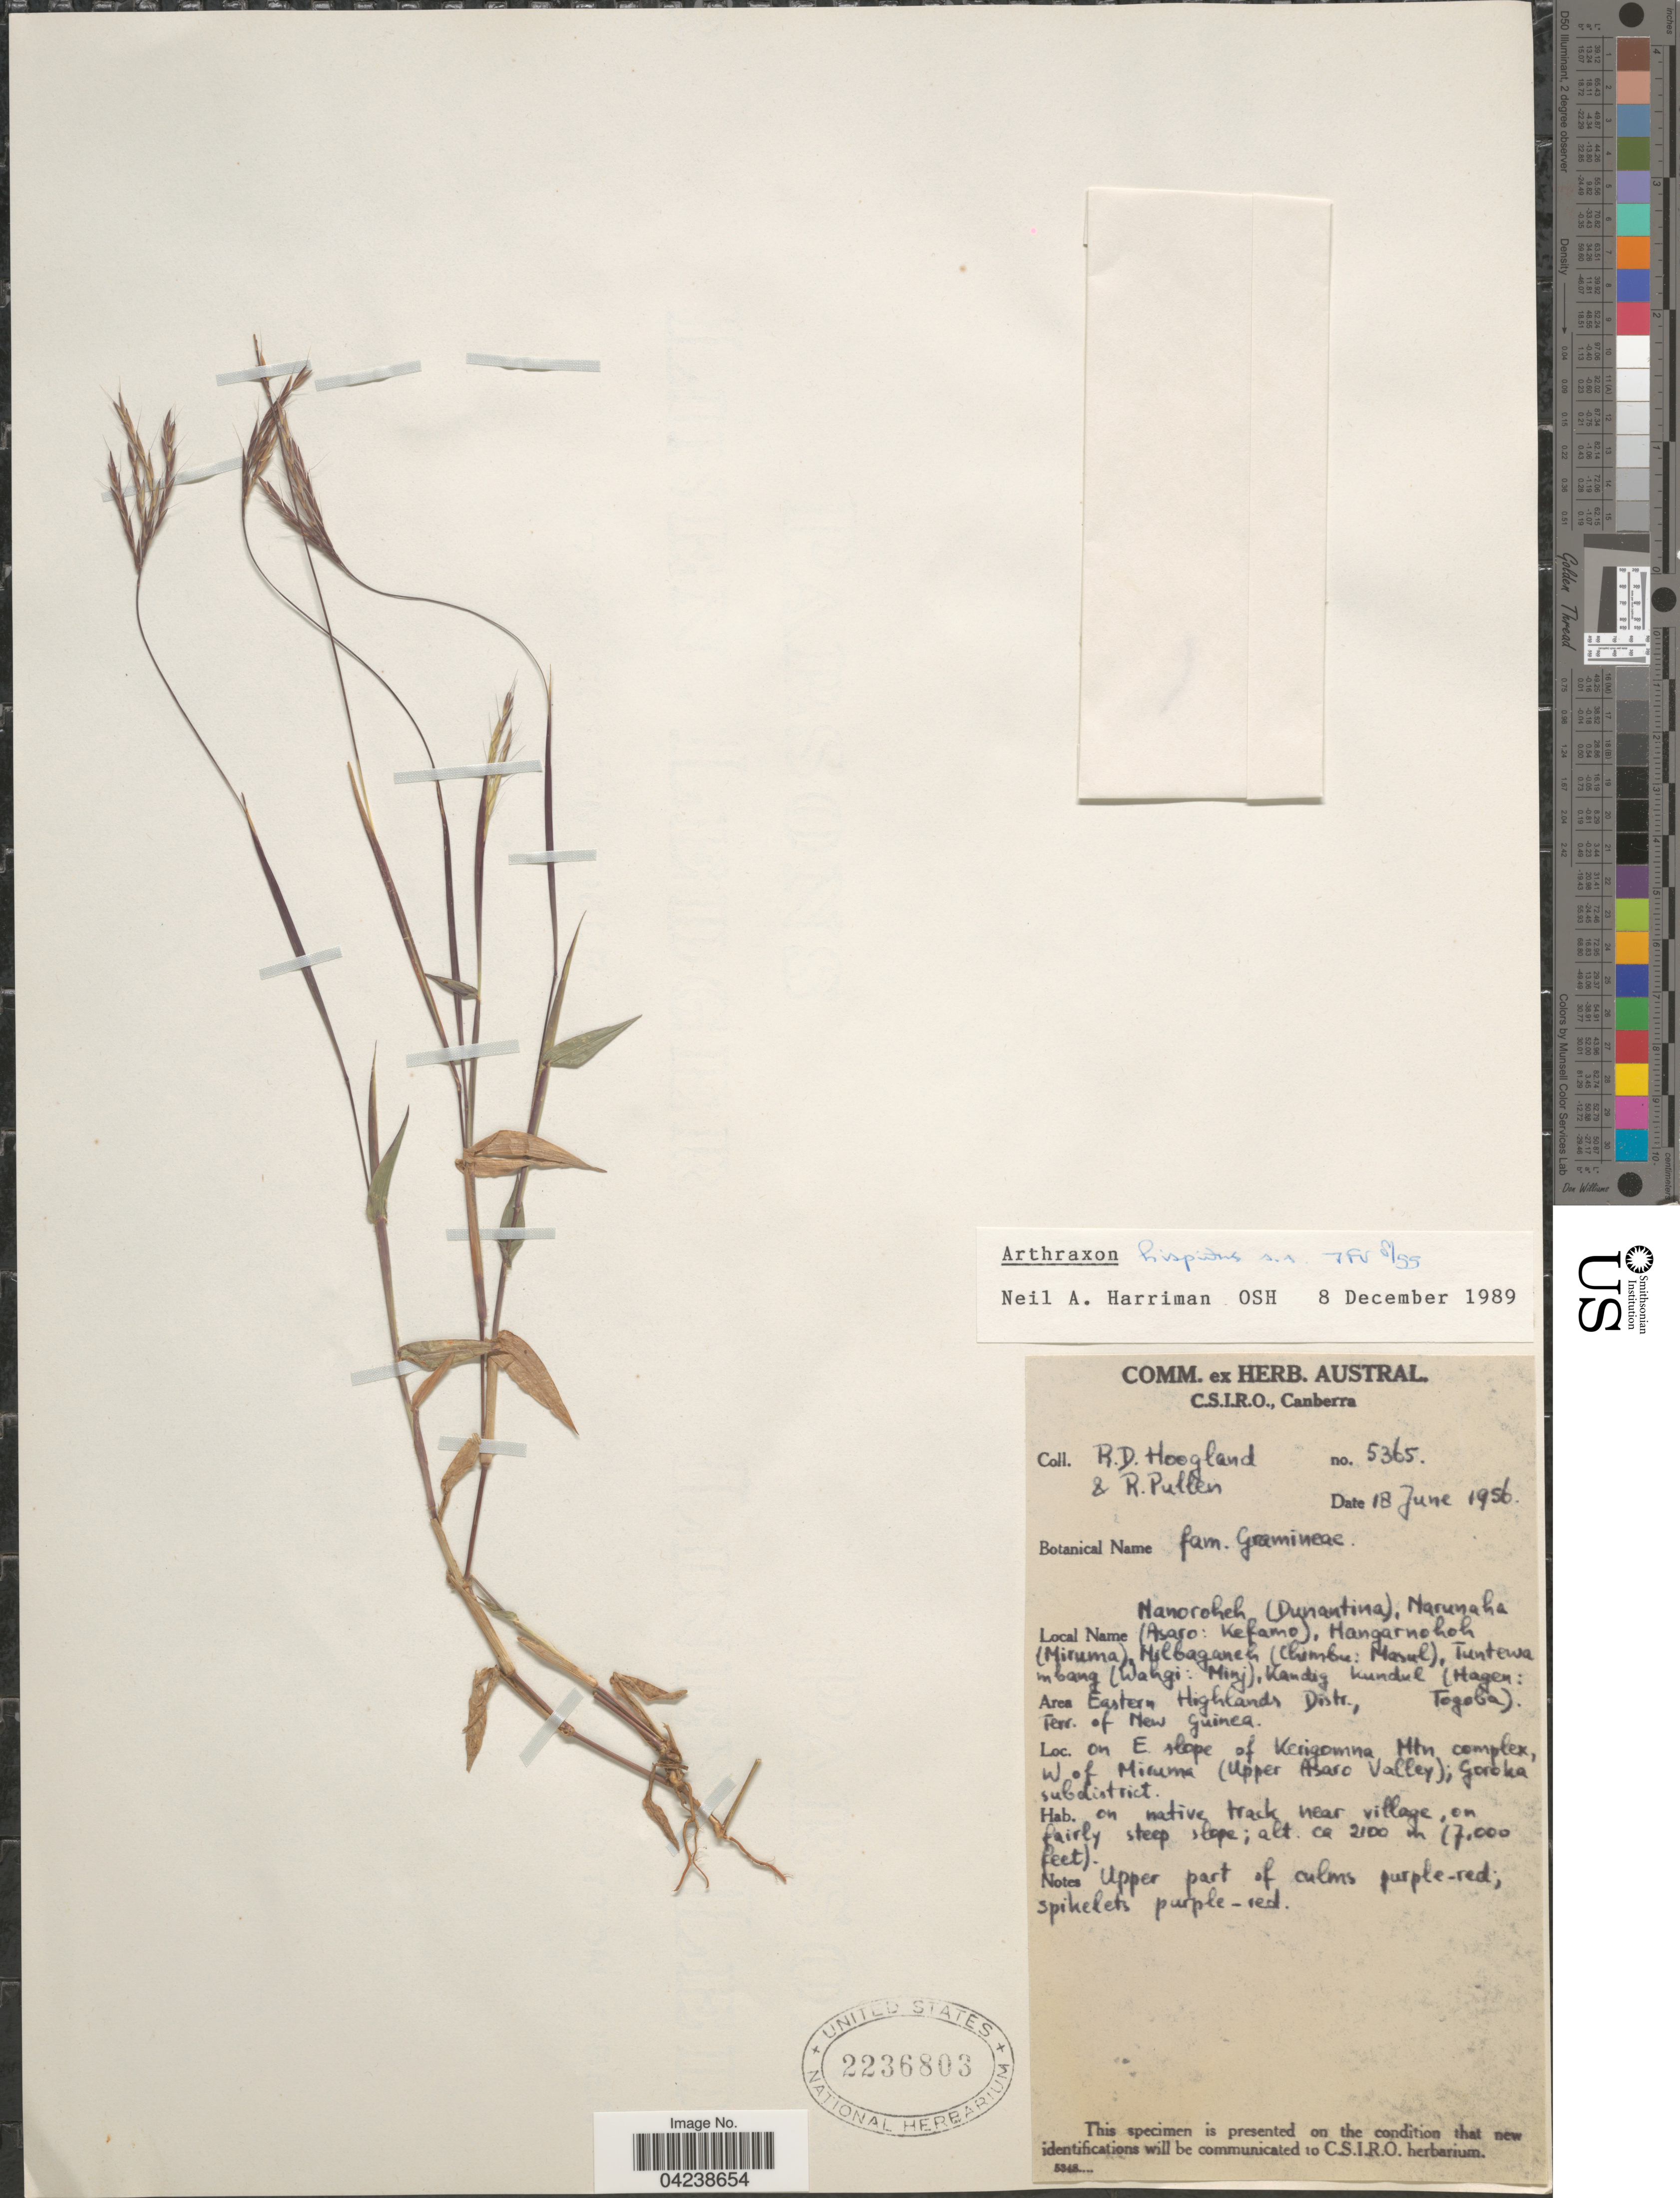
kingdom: Plantae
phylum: Tracheophyta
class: Liliopsida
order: Poales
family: Poaceae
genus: Arthraxon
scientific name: Arthraxon hispidus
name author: (Thunb.) Makino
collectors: R. D. Hoogland & R. Pullen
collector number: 5365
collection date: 1956-06-18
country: Papua New Guinea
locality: Eastern Highlands Distr., Terr. of New Guinea. On E. slope of Kerigomna Mtn complex, W. of Miruma (Upper Asaro Valley); Goroka subdistrict. On native track near village, on fairly steep slope.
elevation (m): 2100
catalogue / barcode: US 2236803